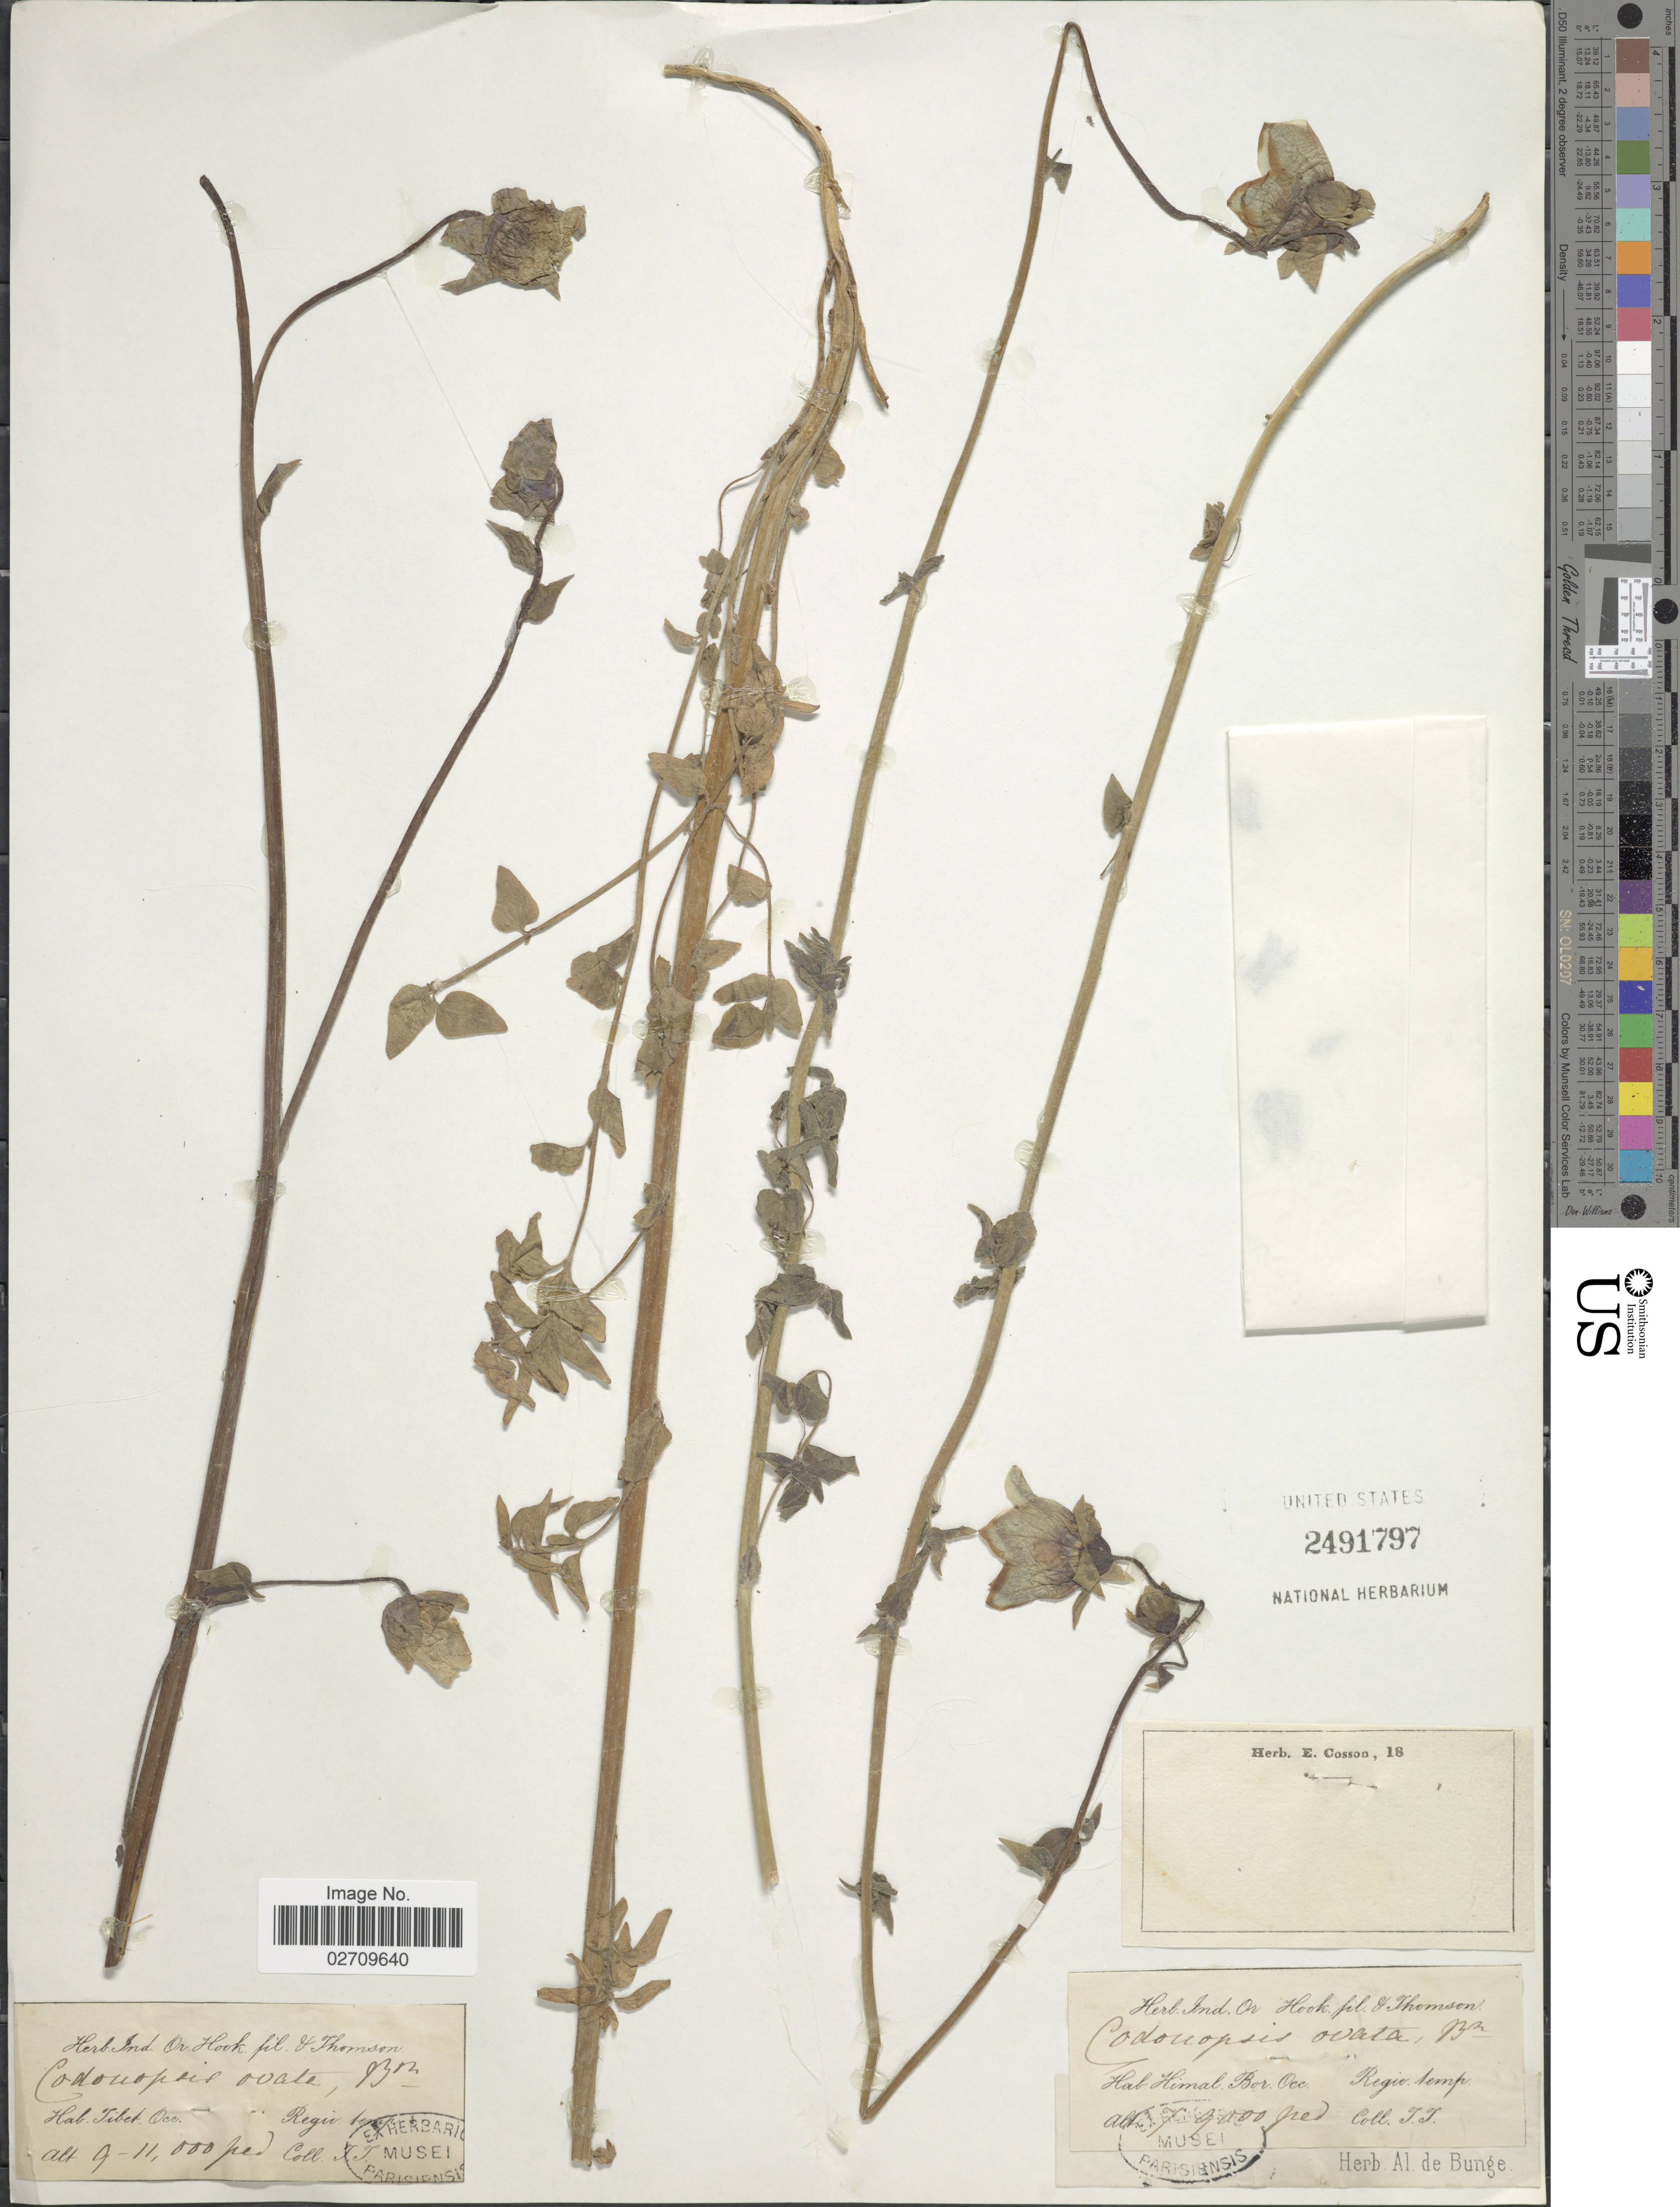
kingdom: Plantae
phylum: Tracheophyta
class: Magnoliopsida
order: Asterales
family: Campanulaceae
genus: Codonopsis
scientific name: Codonopsis ovata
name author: Benth.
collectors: T. Thomson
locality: Himal. Bor. Occ. Regio temp.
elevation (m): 2134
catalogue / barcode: US 2491797-2